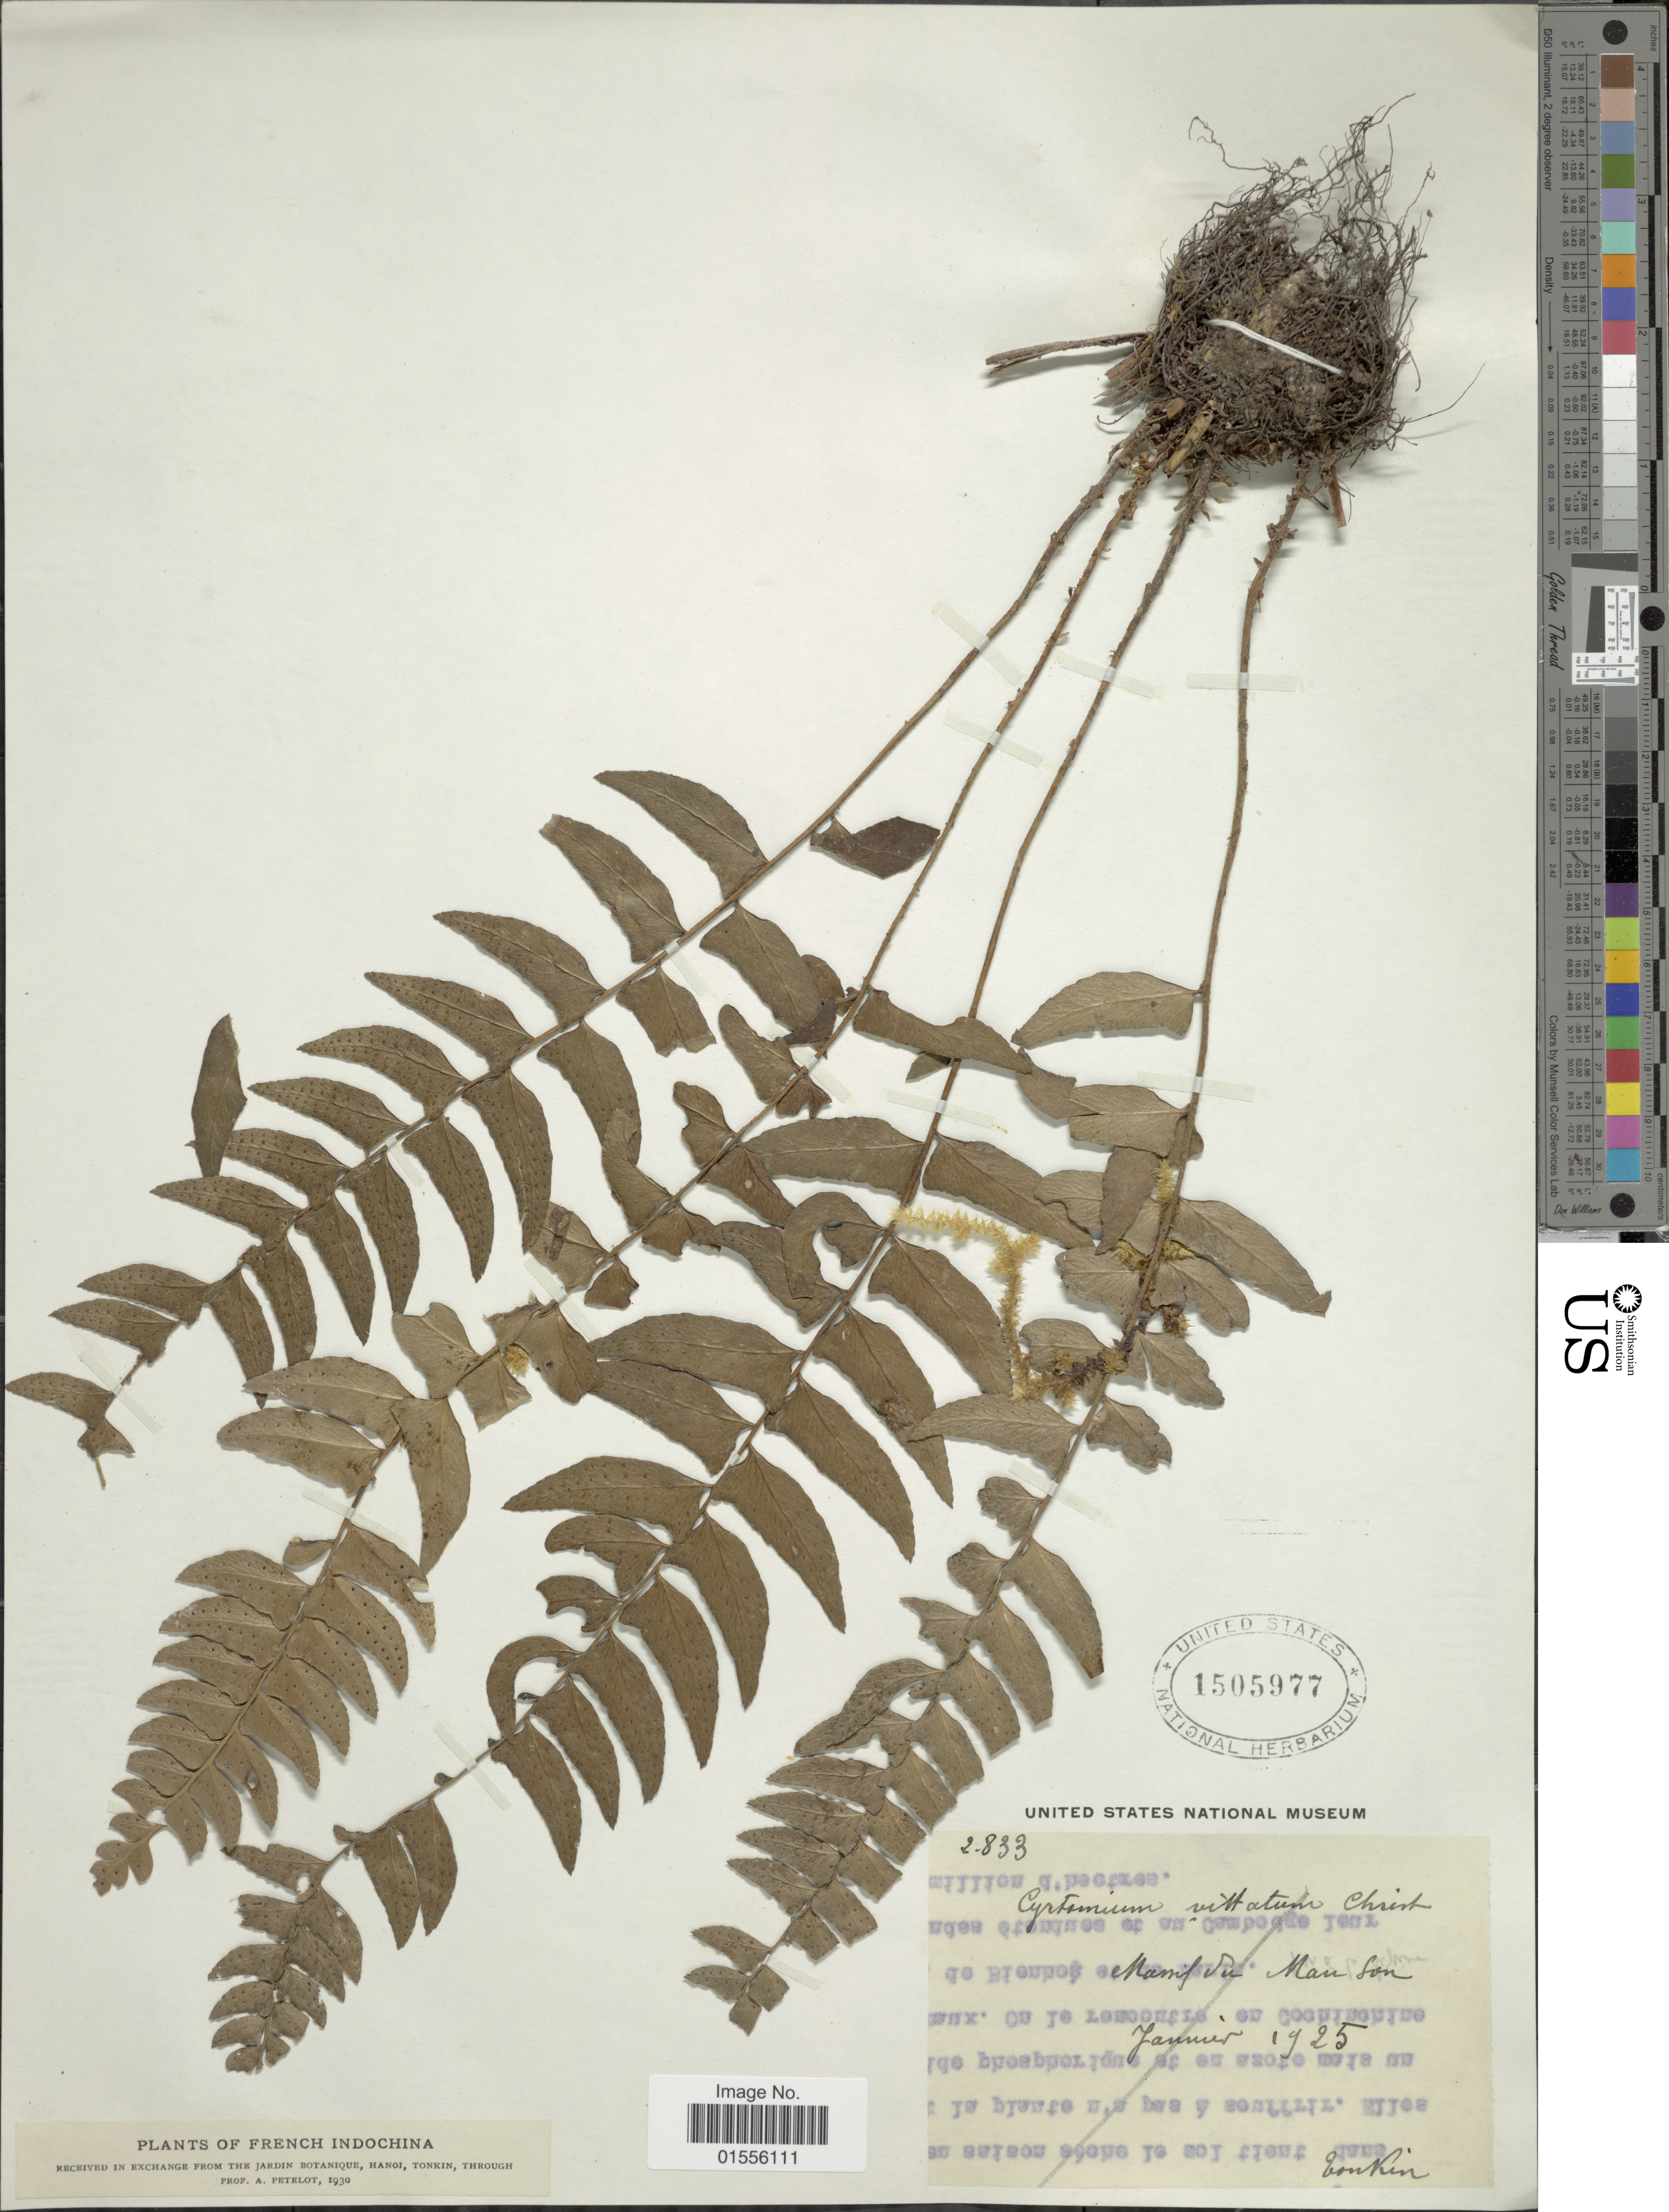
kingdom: Plantae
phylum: Tracheophyta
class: Polypodiopsida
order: Polypodiales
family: Dryopteridaceae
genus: Cyrtomium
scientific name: Cyrtomium balansae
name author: (Christ) C. Chr.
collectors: A. Petelot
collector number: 2833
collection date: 1925-01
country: Vietnam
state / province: Tuyen Quang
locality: Tonkin. Massif du Nan Son [interpreted]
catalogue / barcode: US 1505977